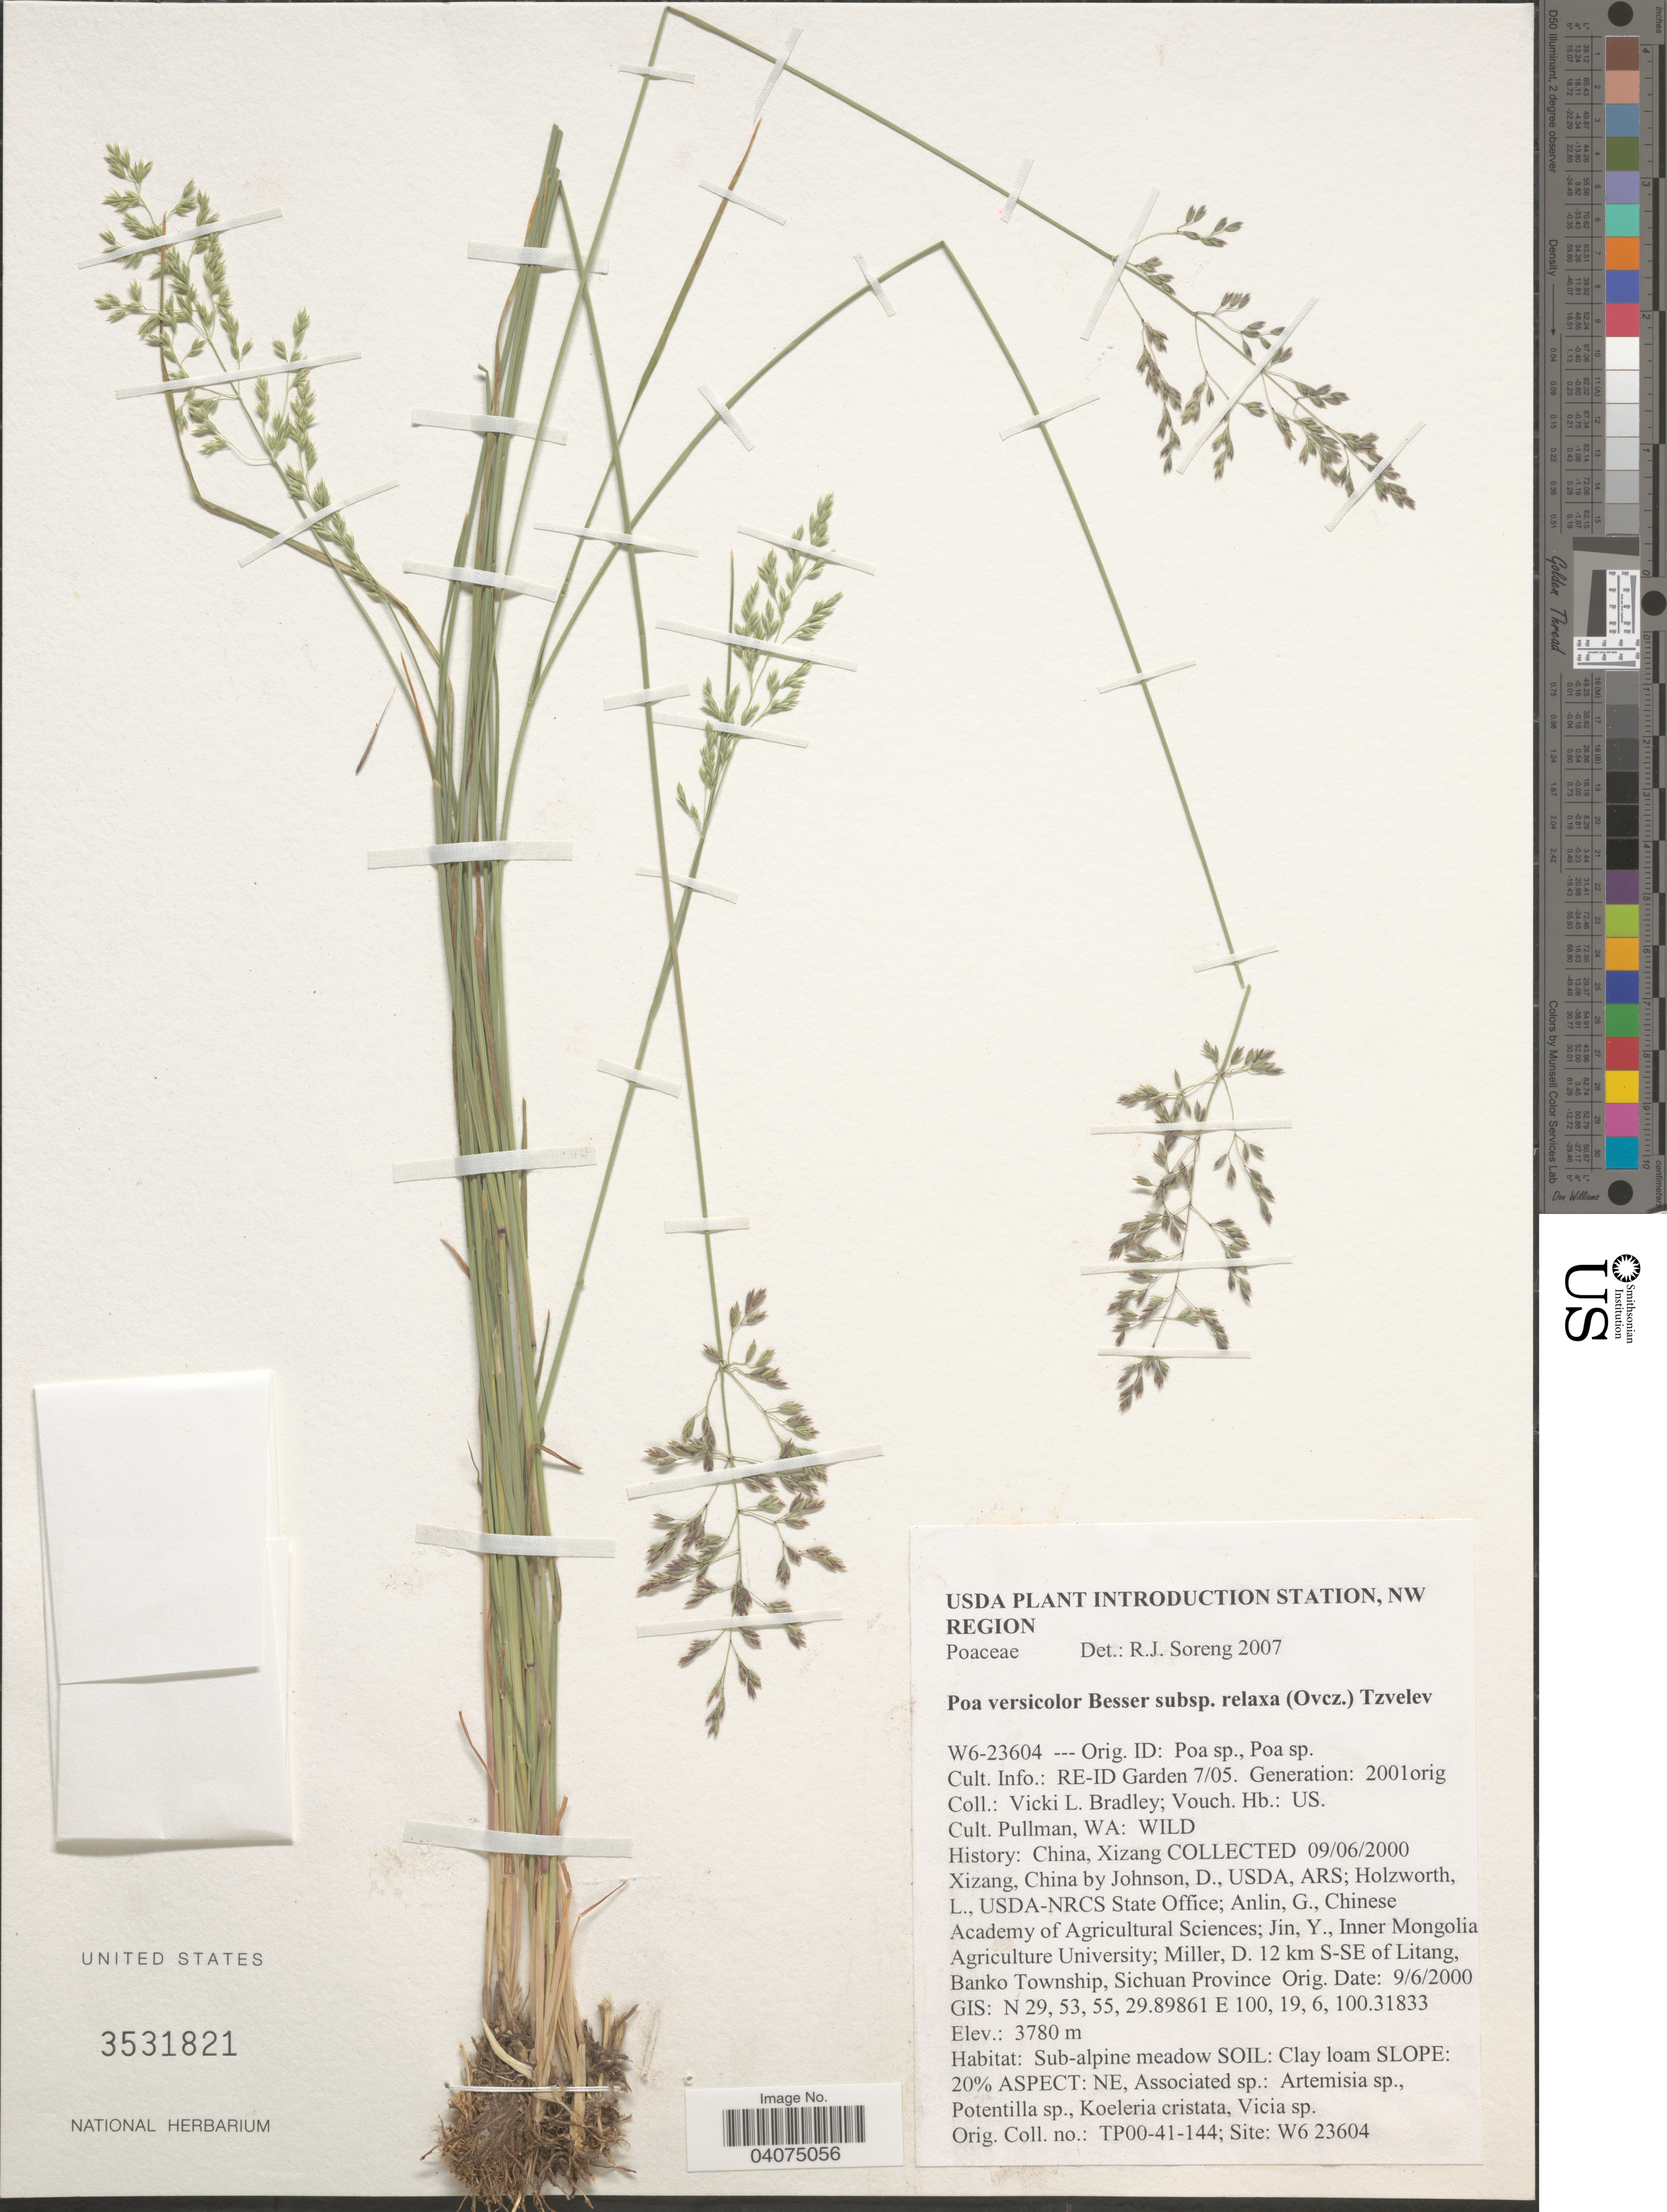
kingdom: Plantae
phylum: Tracheophyta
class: Liliopsida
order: Poales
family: Poaceae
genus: Poa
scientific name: Poa versicolor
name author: Besser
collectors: V. Bradley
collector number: W6-23604?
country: United States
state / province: Washington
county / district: Whitman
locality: RE-ID Garden 7/05. Pullman.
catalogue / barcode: US 3531821